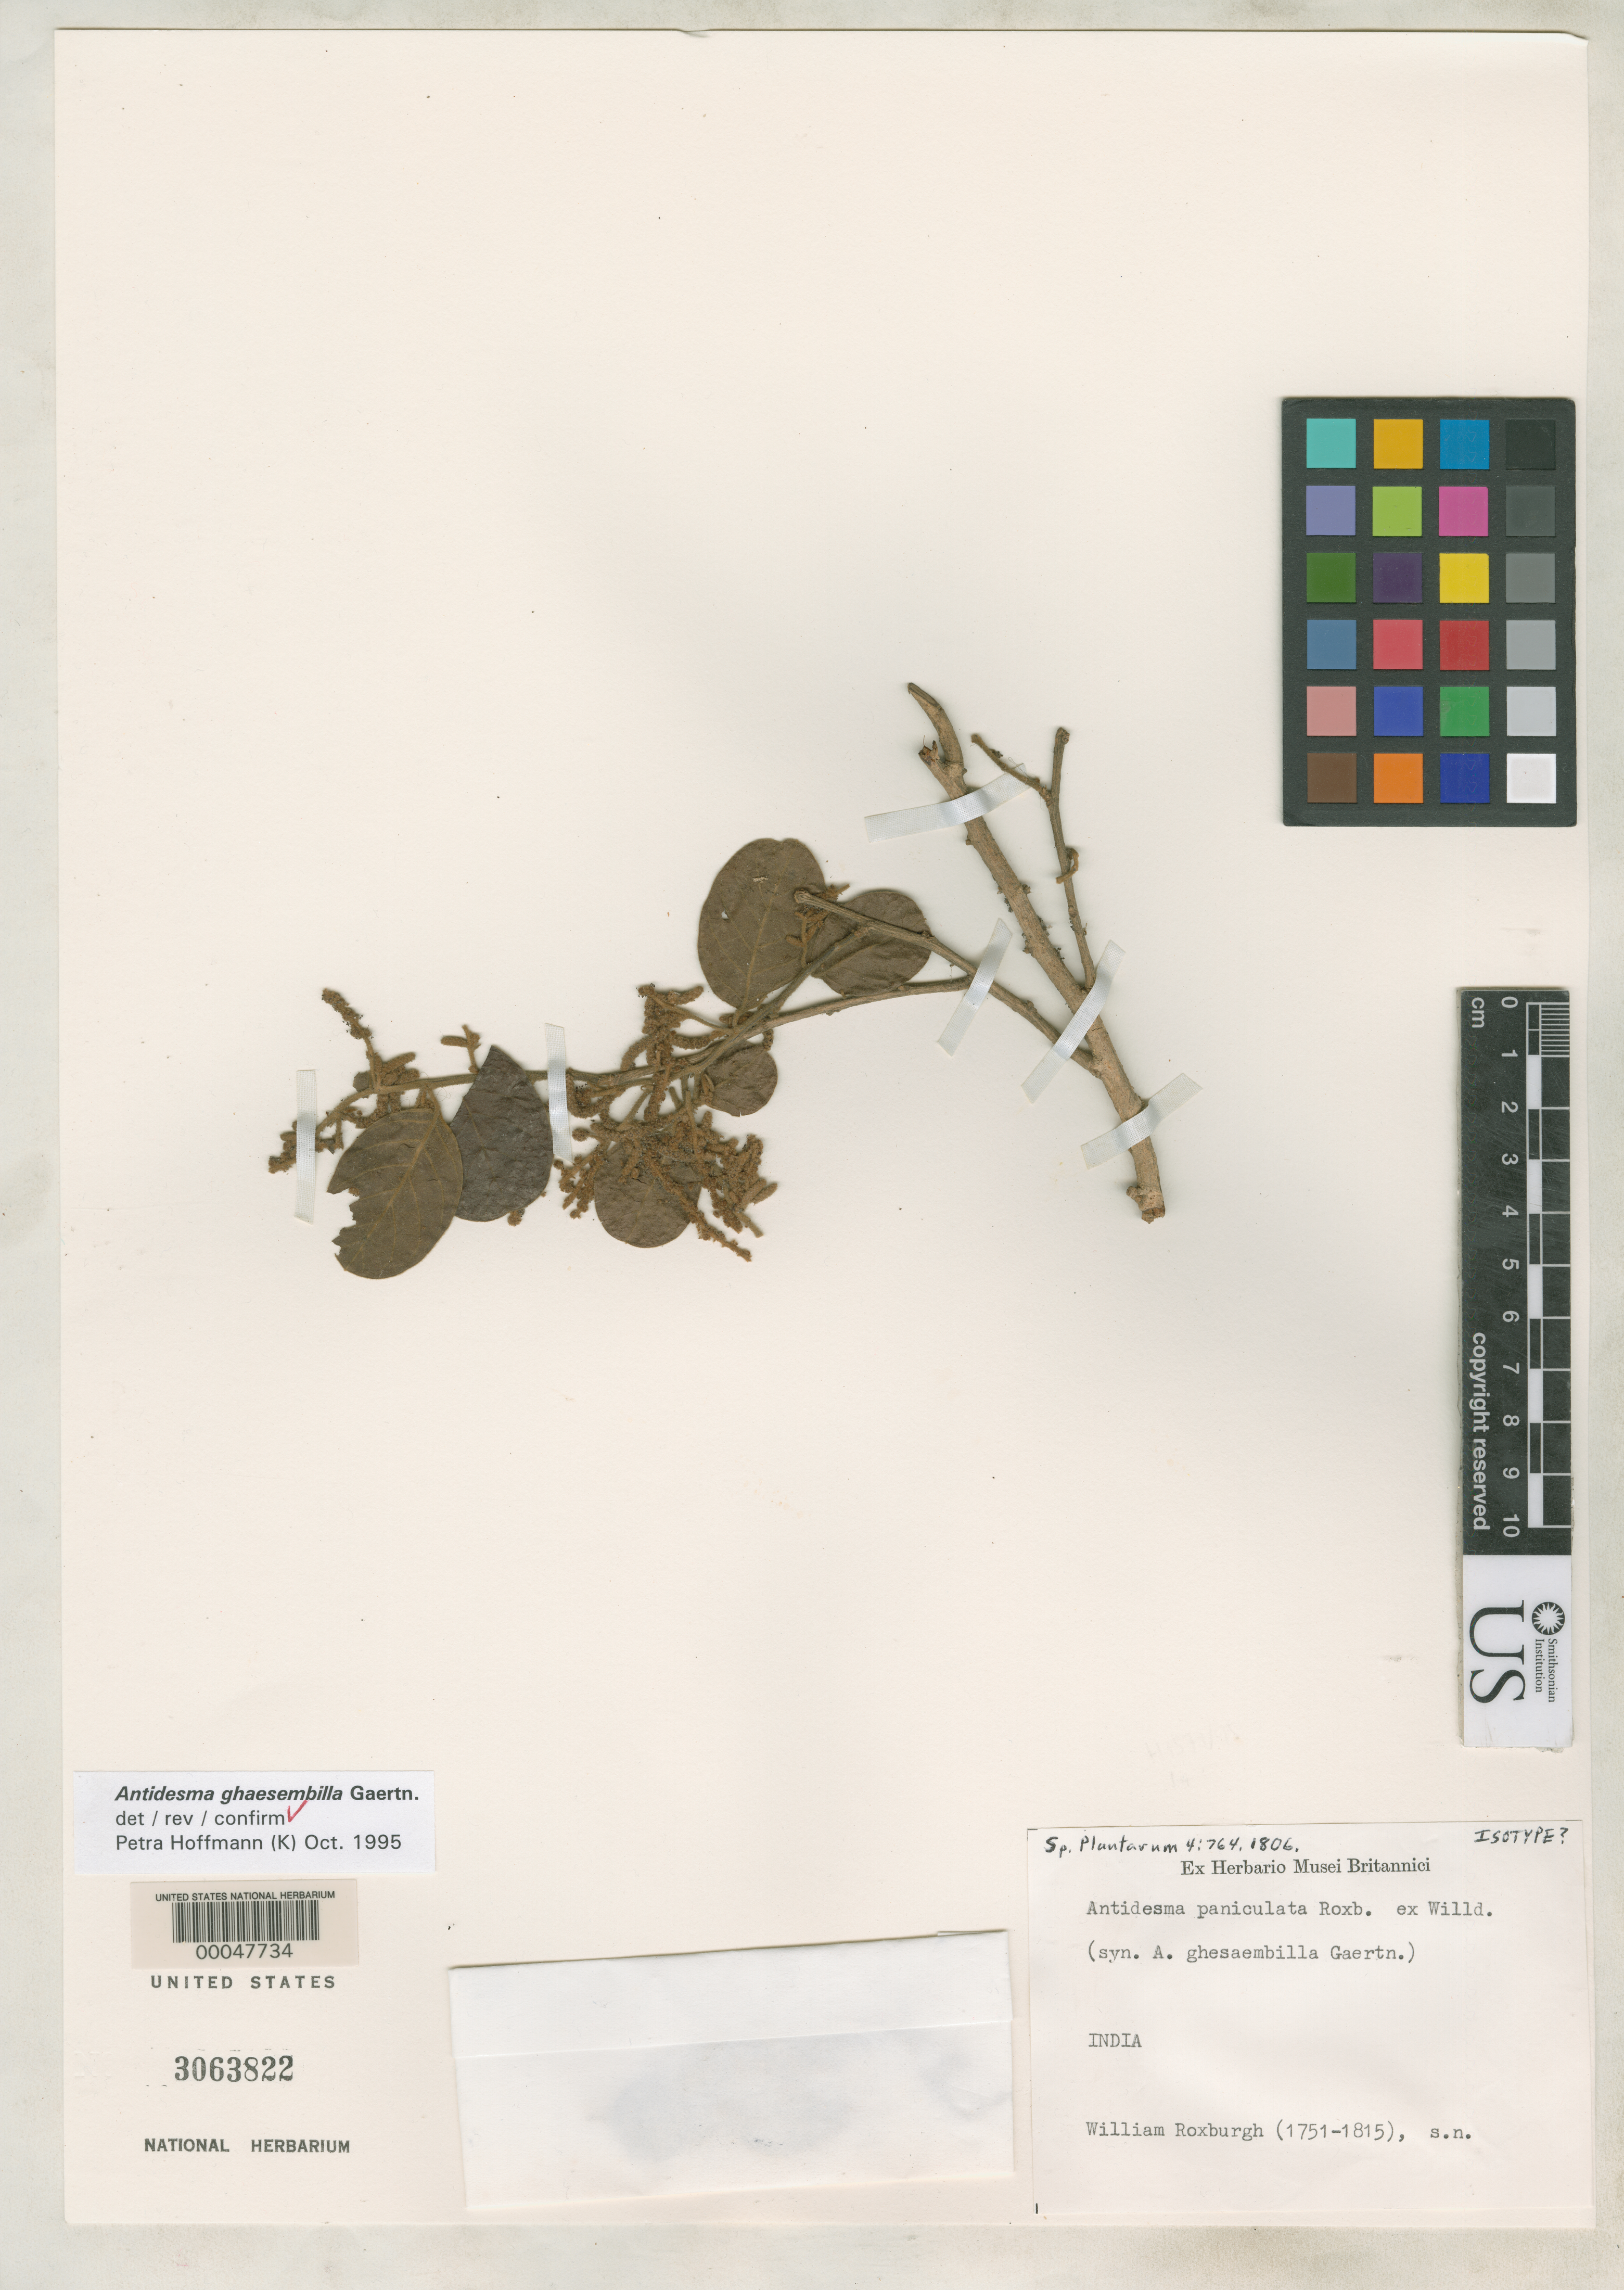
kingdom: Plantae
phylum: Tracheophyta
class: Magnoliopsida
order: Malpighiales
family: Phyllanthaceae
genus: Antidesma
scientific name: Antidesma paniculata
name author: Roxb. ex Willd.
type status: Isotype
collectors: W. Roxburgh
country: India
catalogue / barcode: US 3063822